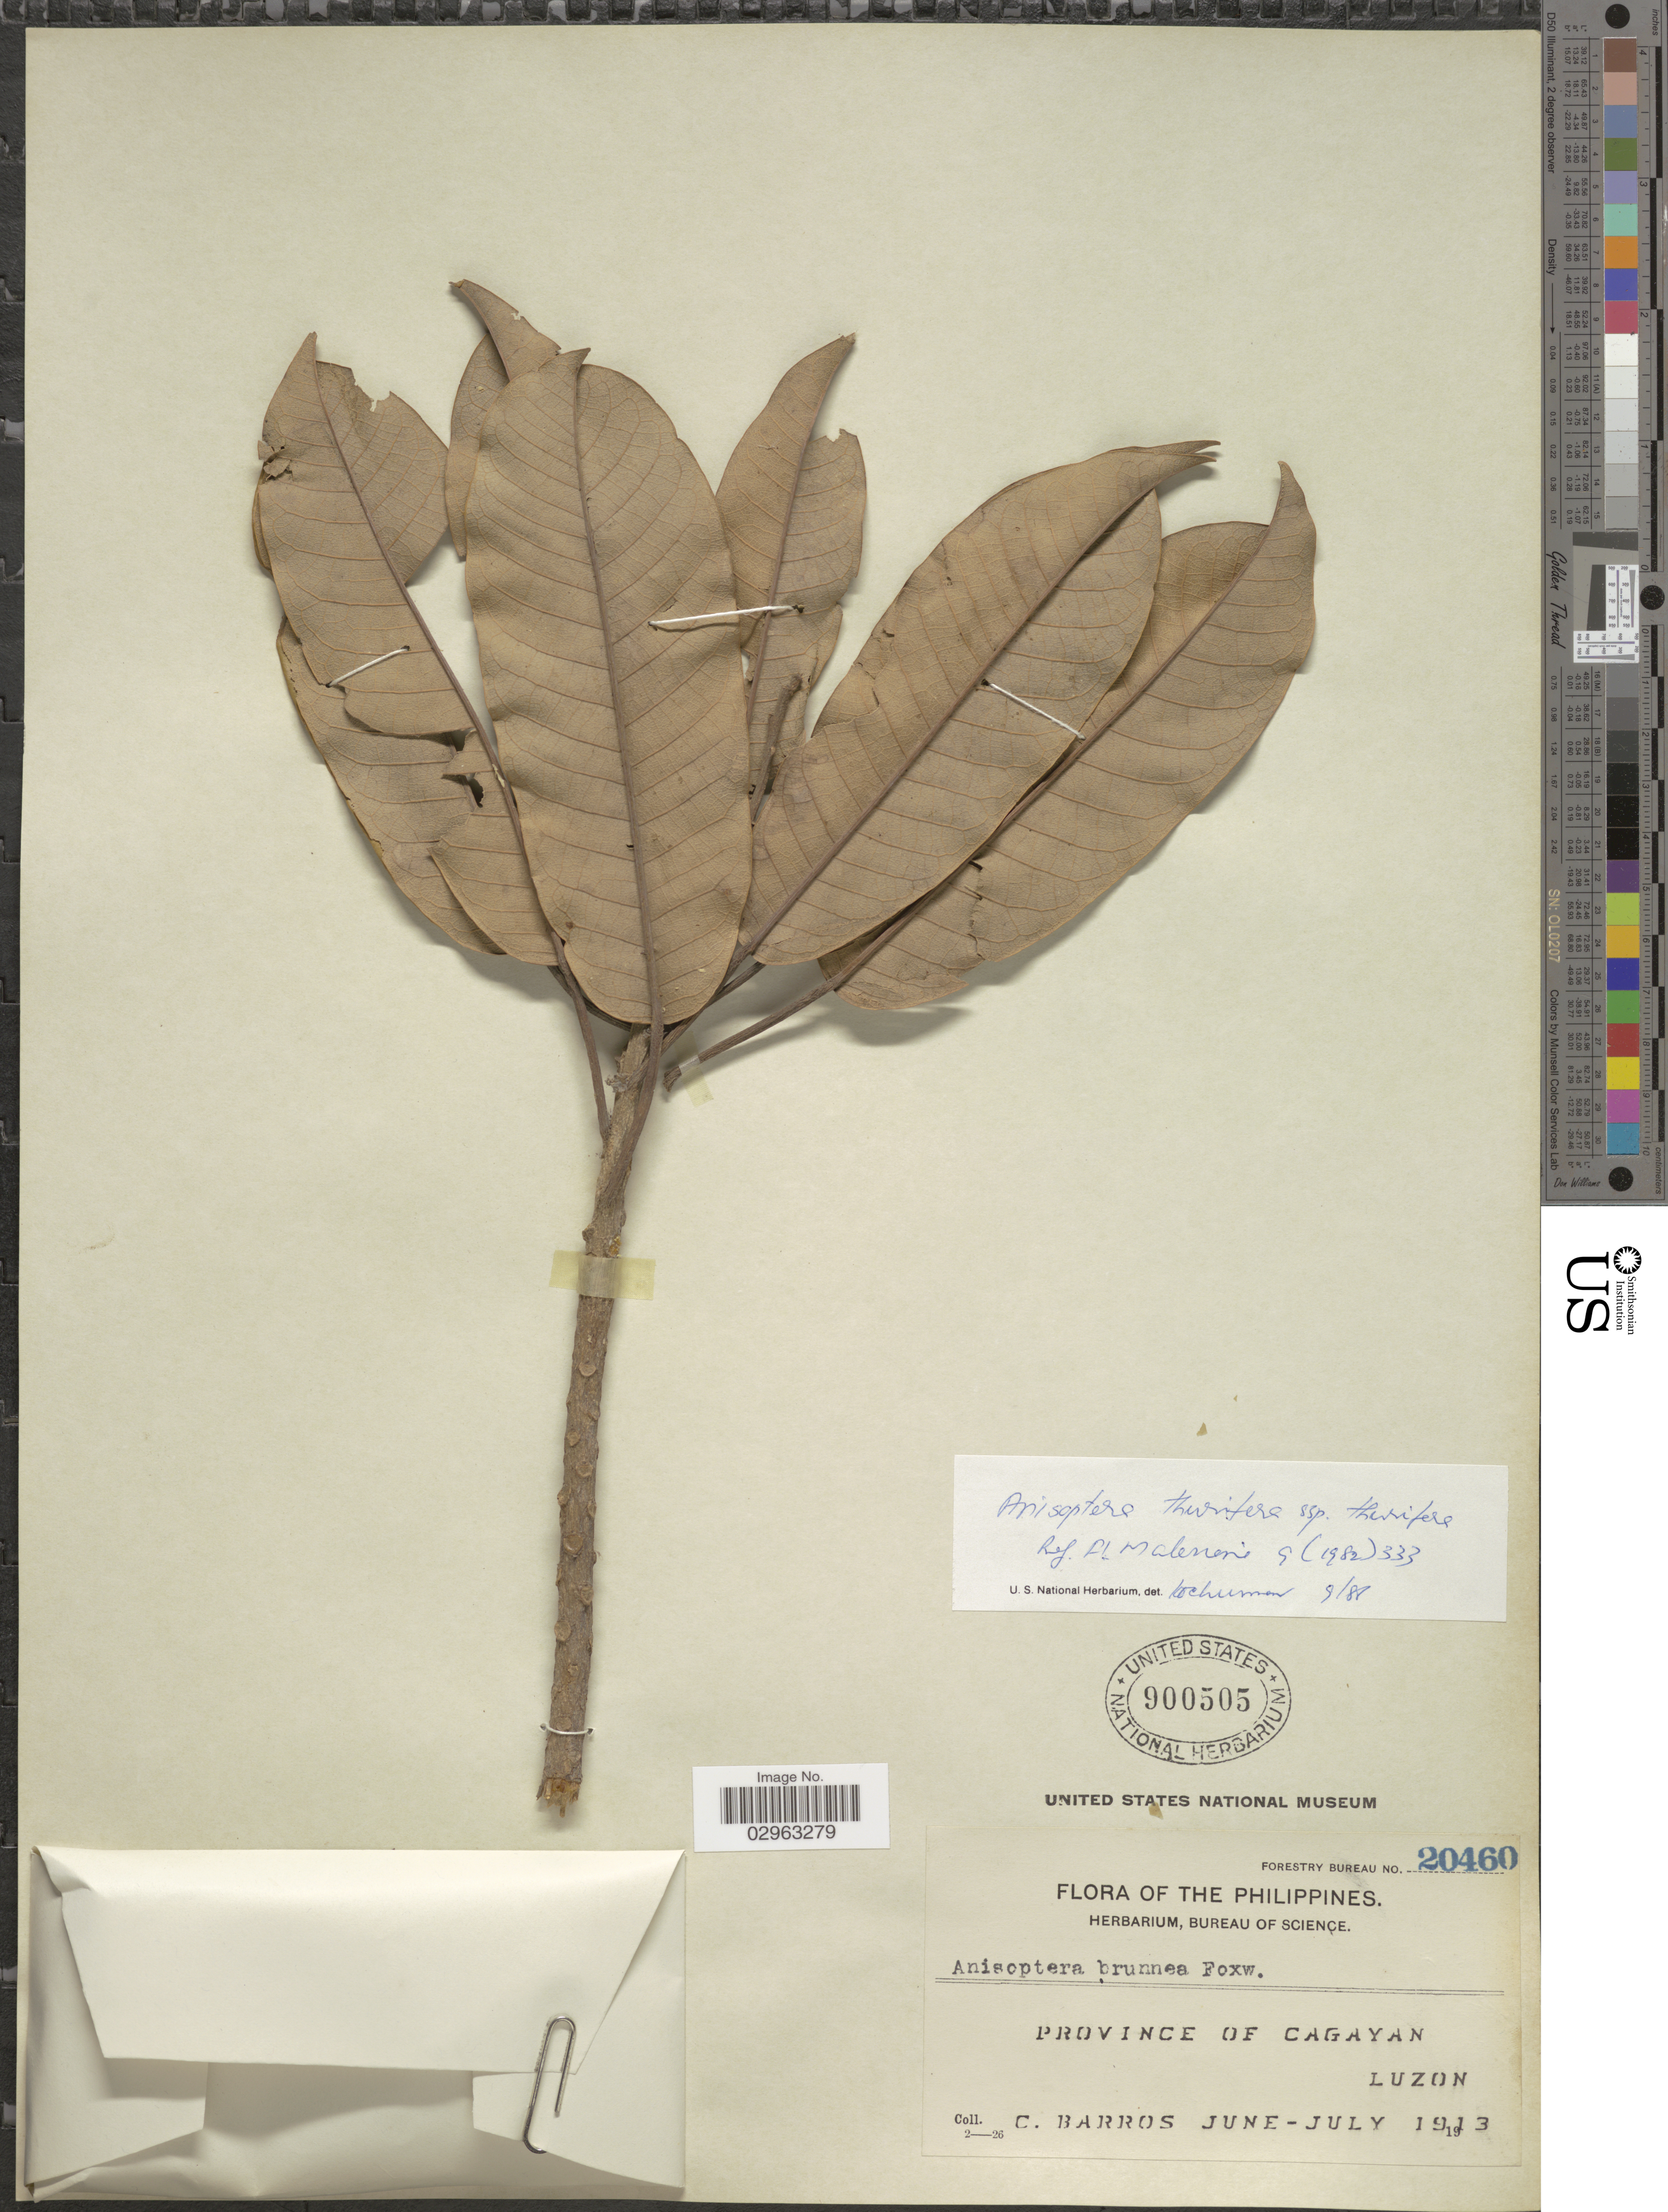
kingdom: Plantae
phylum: Tracheophyta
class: Magnoliopsida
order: Malvales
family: Dipterocarpaceae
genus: Anisoptera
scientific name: Anisoptera thurifera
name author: (Blanco) Blume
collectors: C. Barros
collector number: Forestry Bureau 20460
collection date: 1913-06/1913-07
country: Philippines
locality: Province of Cagayan, Luzon.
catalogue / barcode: US 900505